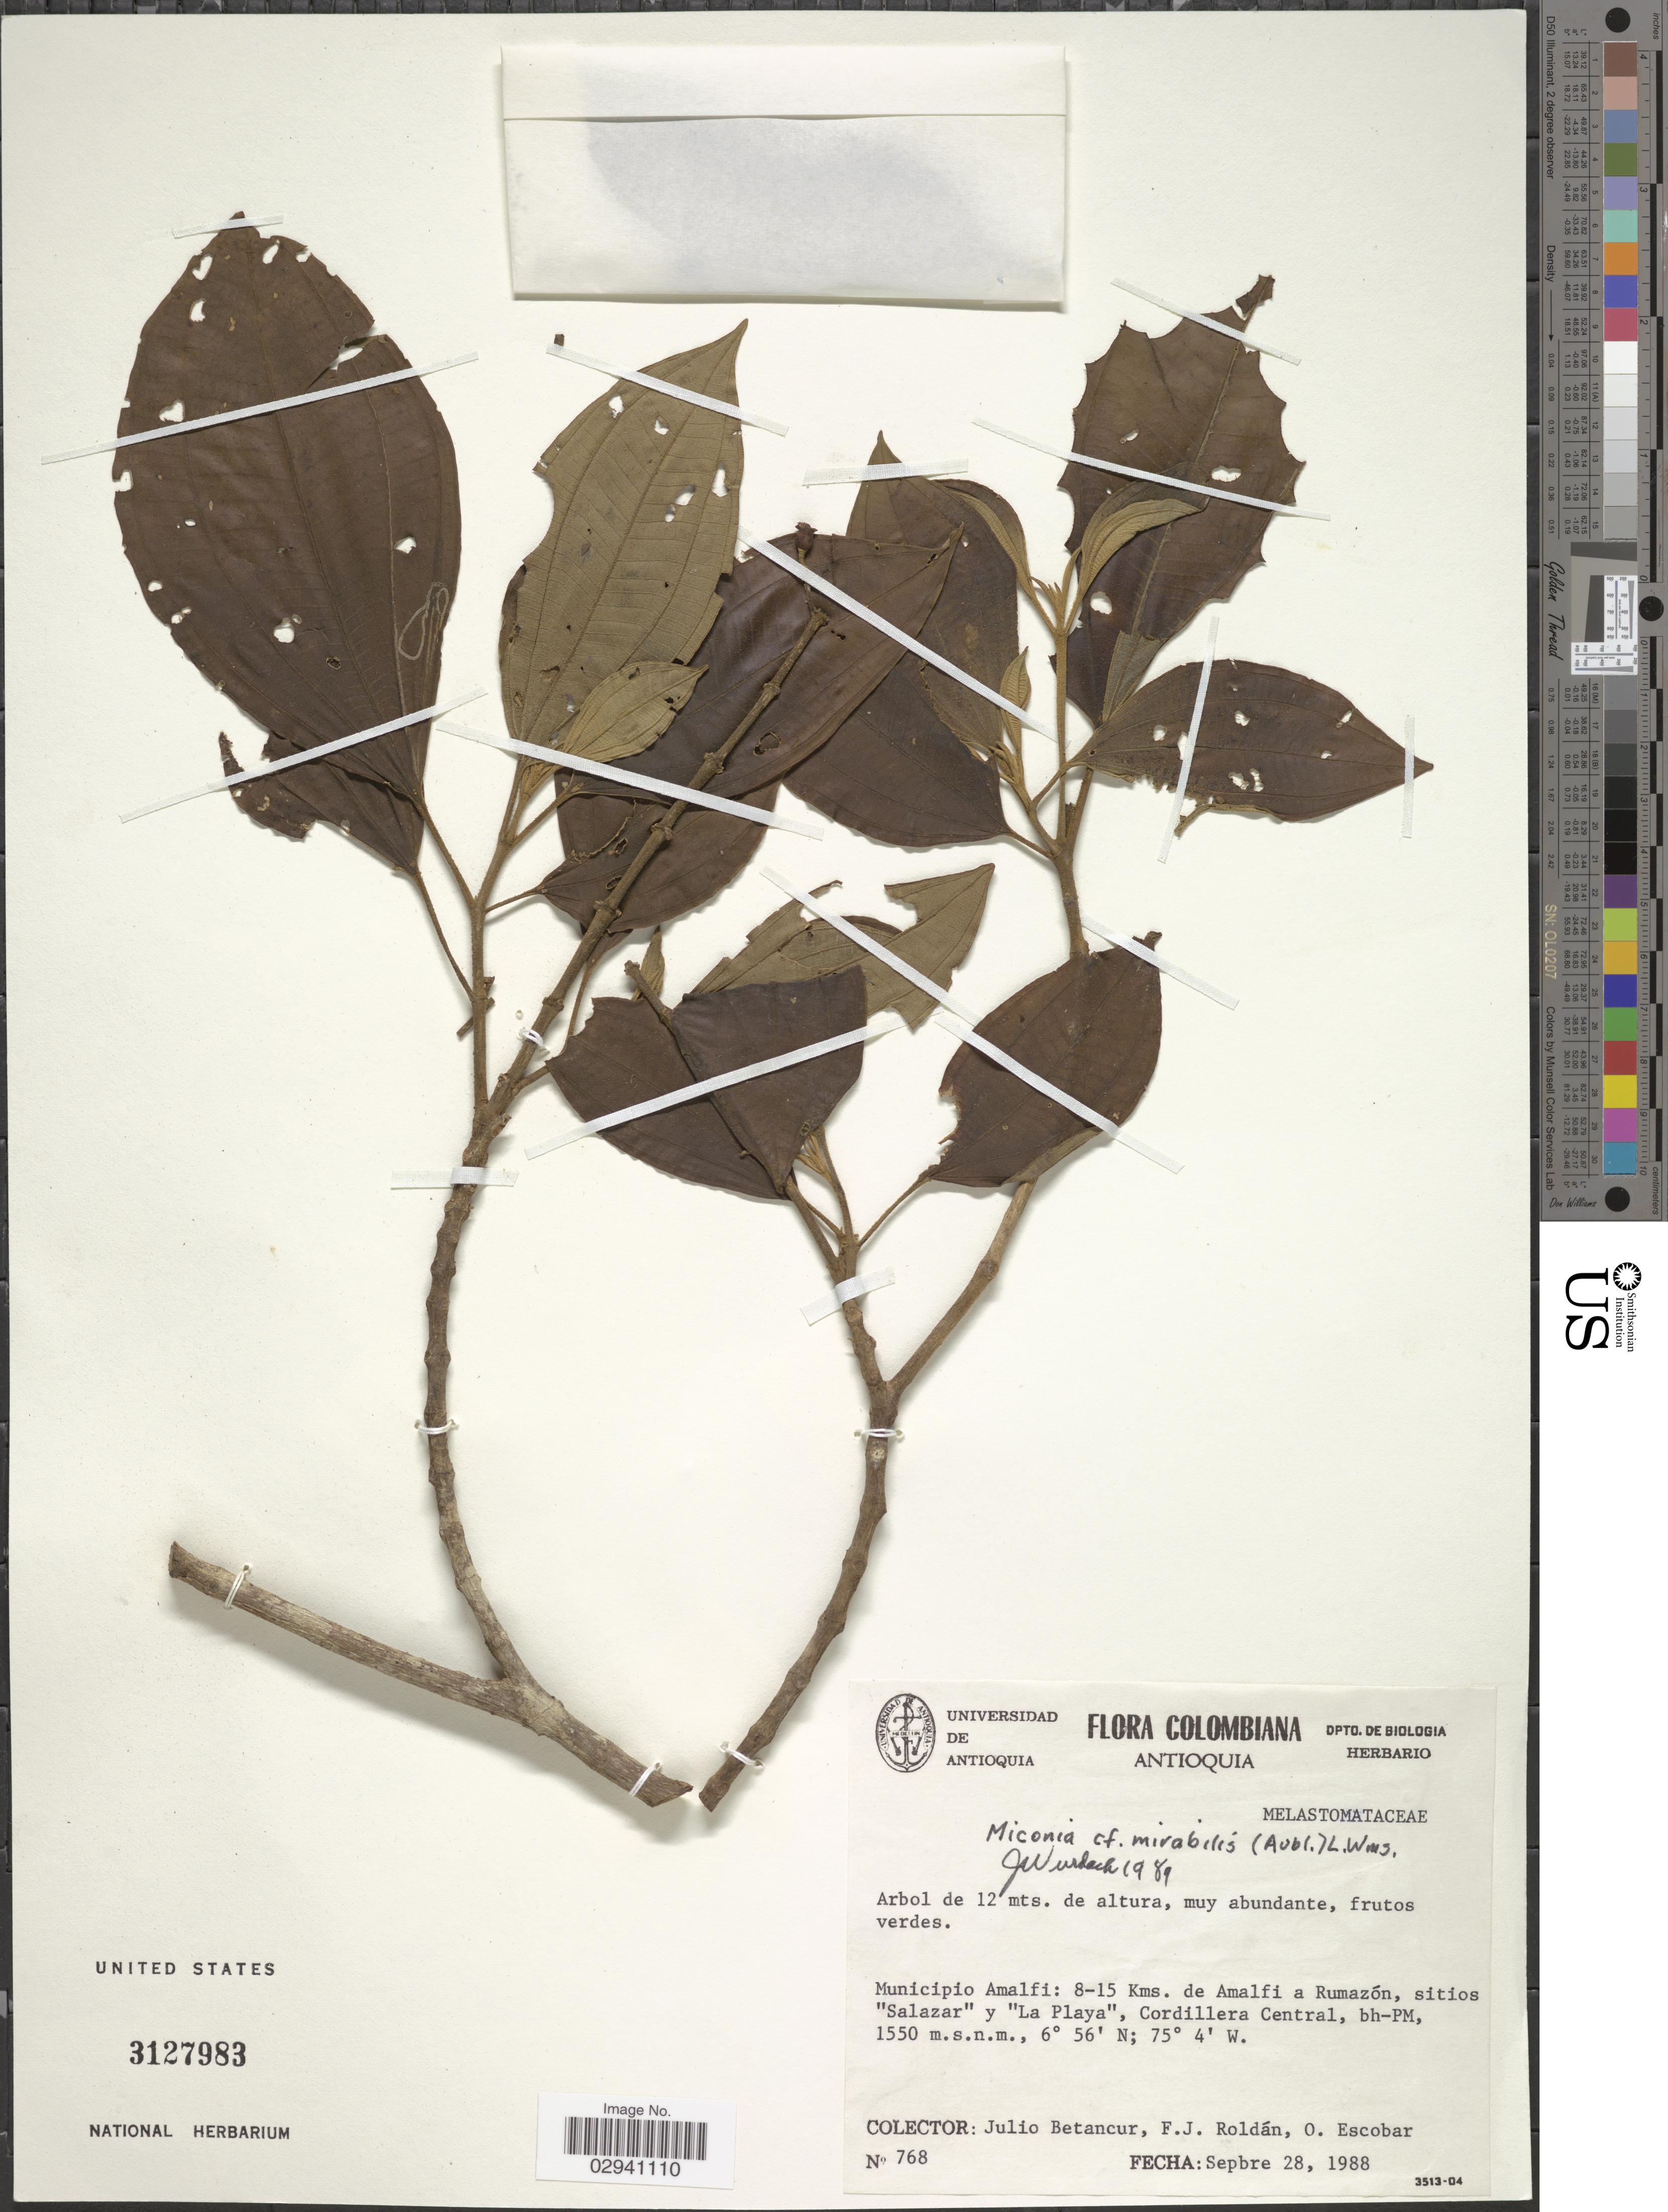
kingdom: Plantae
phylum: Tracheophyta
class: Magnoliopsida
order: Myrtales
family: Melastomataceae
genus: Miconia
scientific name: Miconia mirabilis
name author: (Aubl.) L.O. Williams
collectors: J. Betancur, F. J. Roldán & O. Escobar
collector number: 768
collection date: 1988-09-28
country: Colombia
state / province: Antioquia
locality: Municipio Amalfi: 8-15 Kms. de Amalfi a Rumazón, sitios "Salazar" y "La Playa", Cordillera Central, bh-PM.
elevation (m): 1550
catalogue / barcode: US 3127983